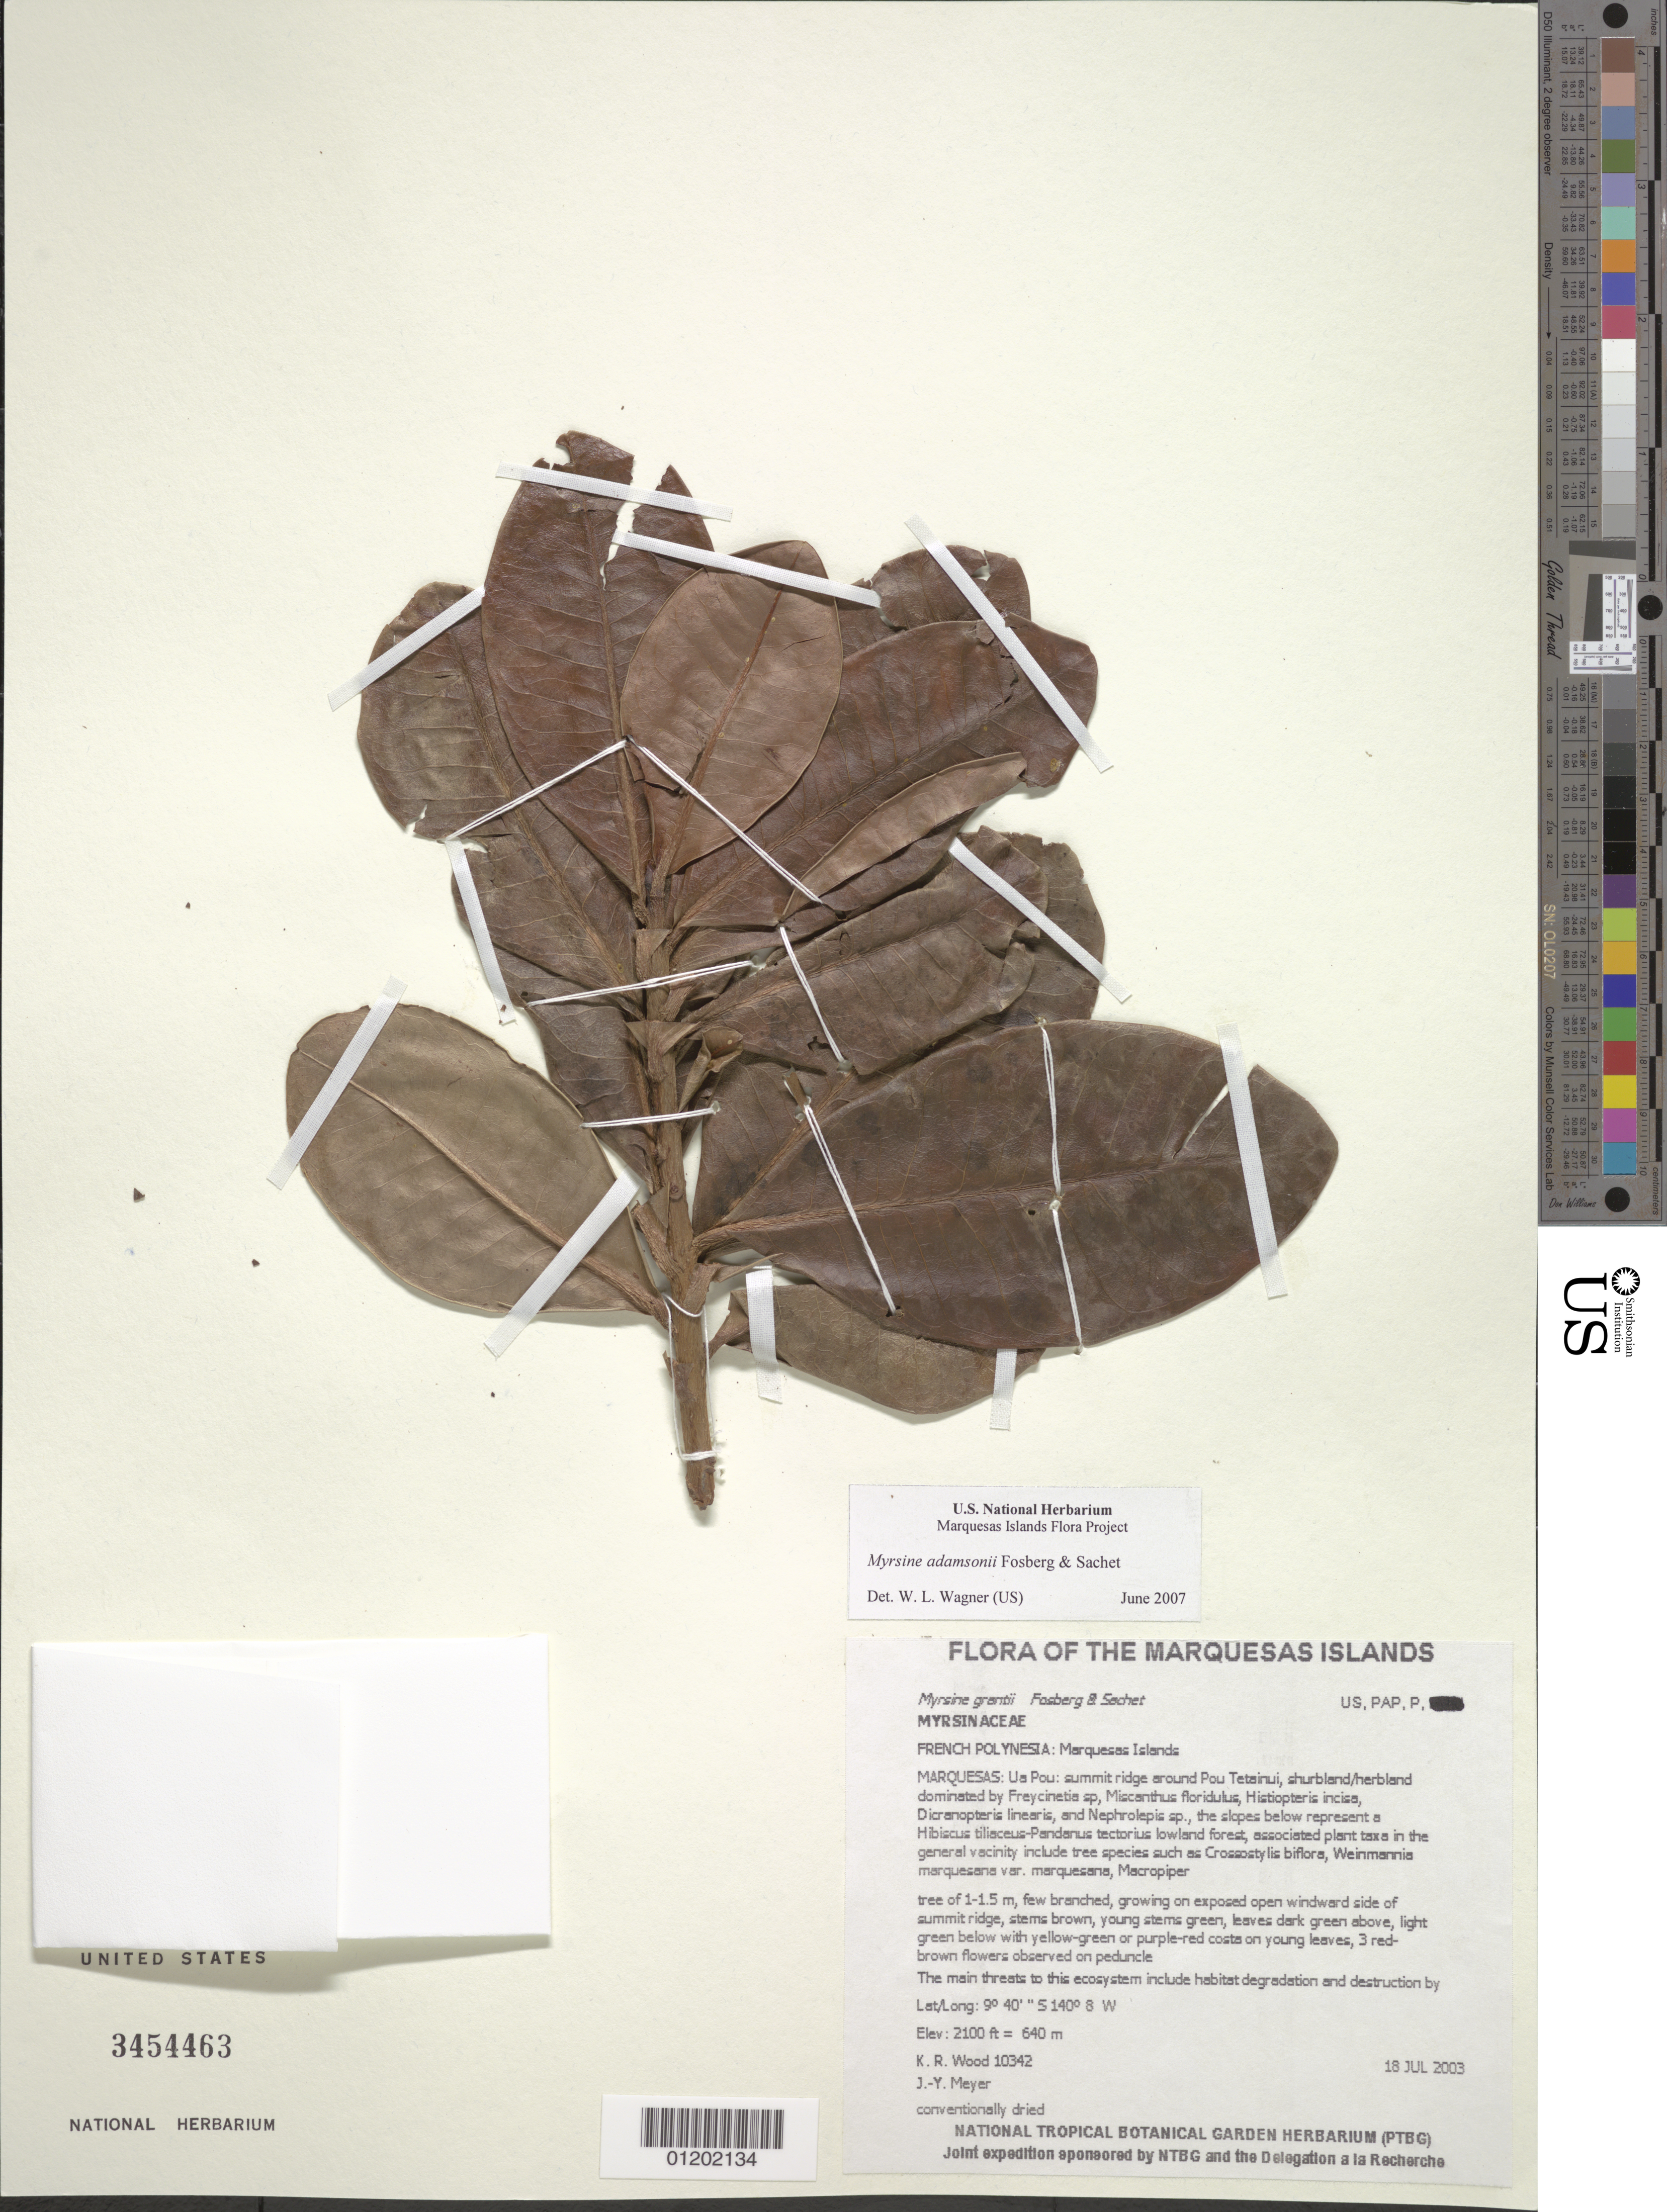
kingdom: Plantae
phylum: Tracheophyta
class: Magnoliopsida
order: Ericales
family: Primulaceae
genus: Myrsine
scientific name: Myrsine adamsonii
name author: Fosberg & Sachet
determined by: Wagner, W. L., (BOT), Smithsonian Institution - National Museum of Natural History (UNITED STATES)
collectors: K. R. Wood & J.-Y. Meyer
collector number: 10342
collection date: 2003-07-18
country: French Polynesia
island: Ua Pou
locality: Summit ridge around Pou Tetainui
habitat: Shurbland/herbland. The slopes below represent a Hibiscus tiliaceus - Pandanus tectorius lowland forest. Upper slope, 230 deg NW aspect, steep slope, open, wet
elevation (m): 640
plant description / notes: Habitat degradation and destruction by feral pigs, catastrophic extinction through environmental events, predation by rats that eat seeds, competition with non-native plant taxa such as Ageratum conyzoides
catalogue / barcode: US 3454463